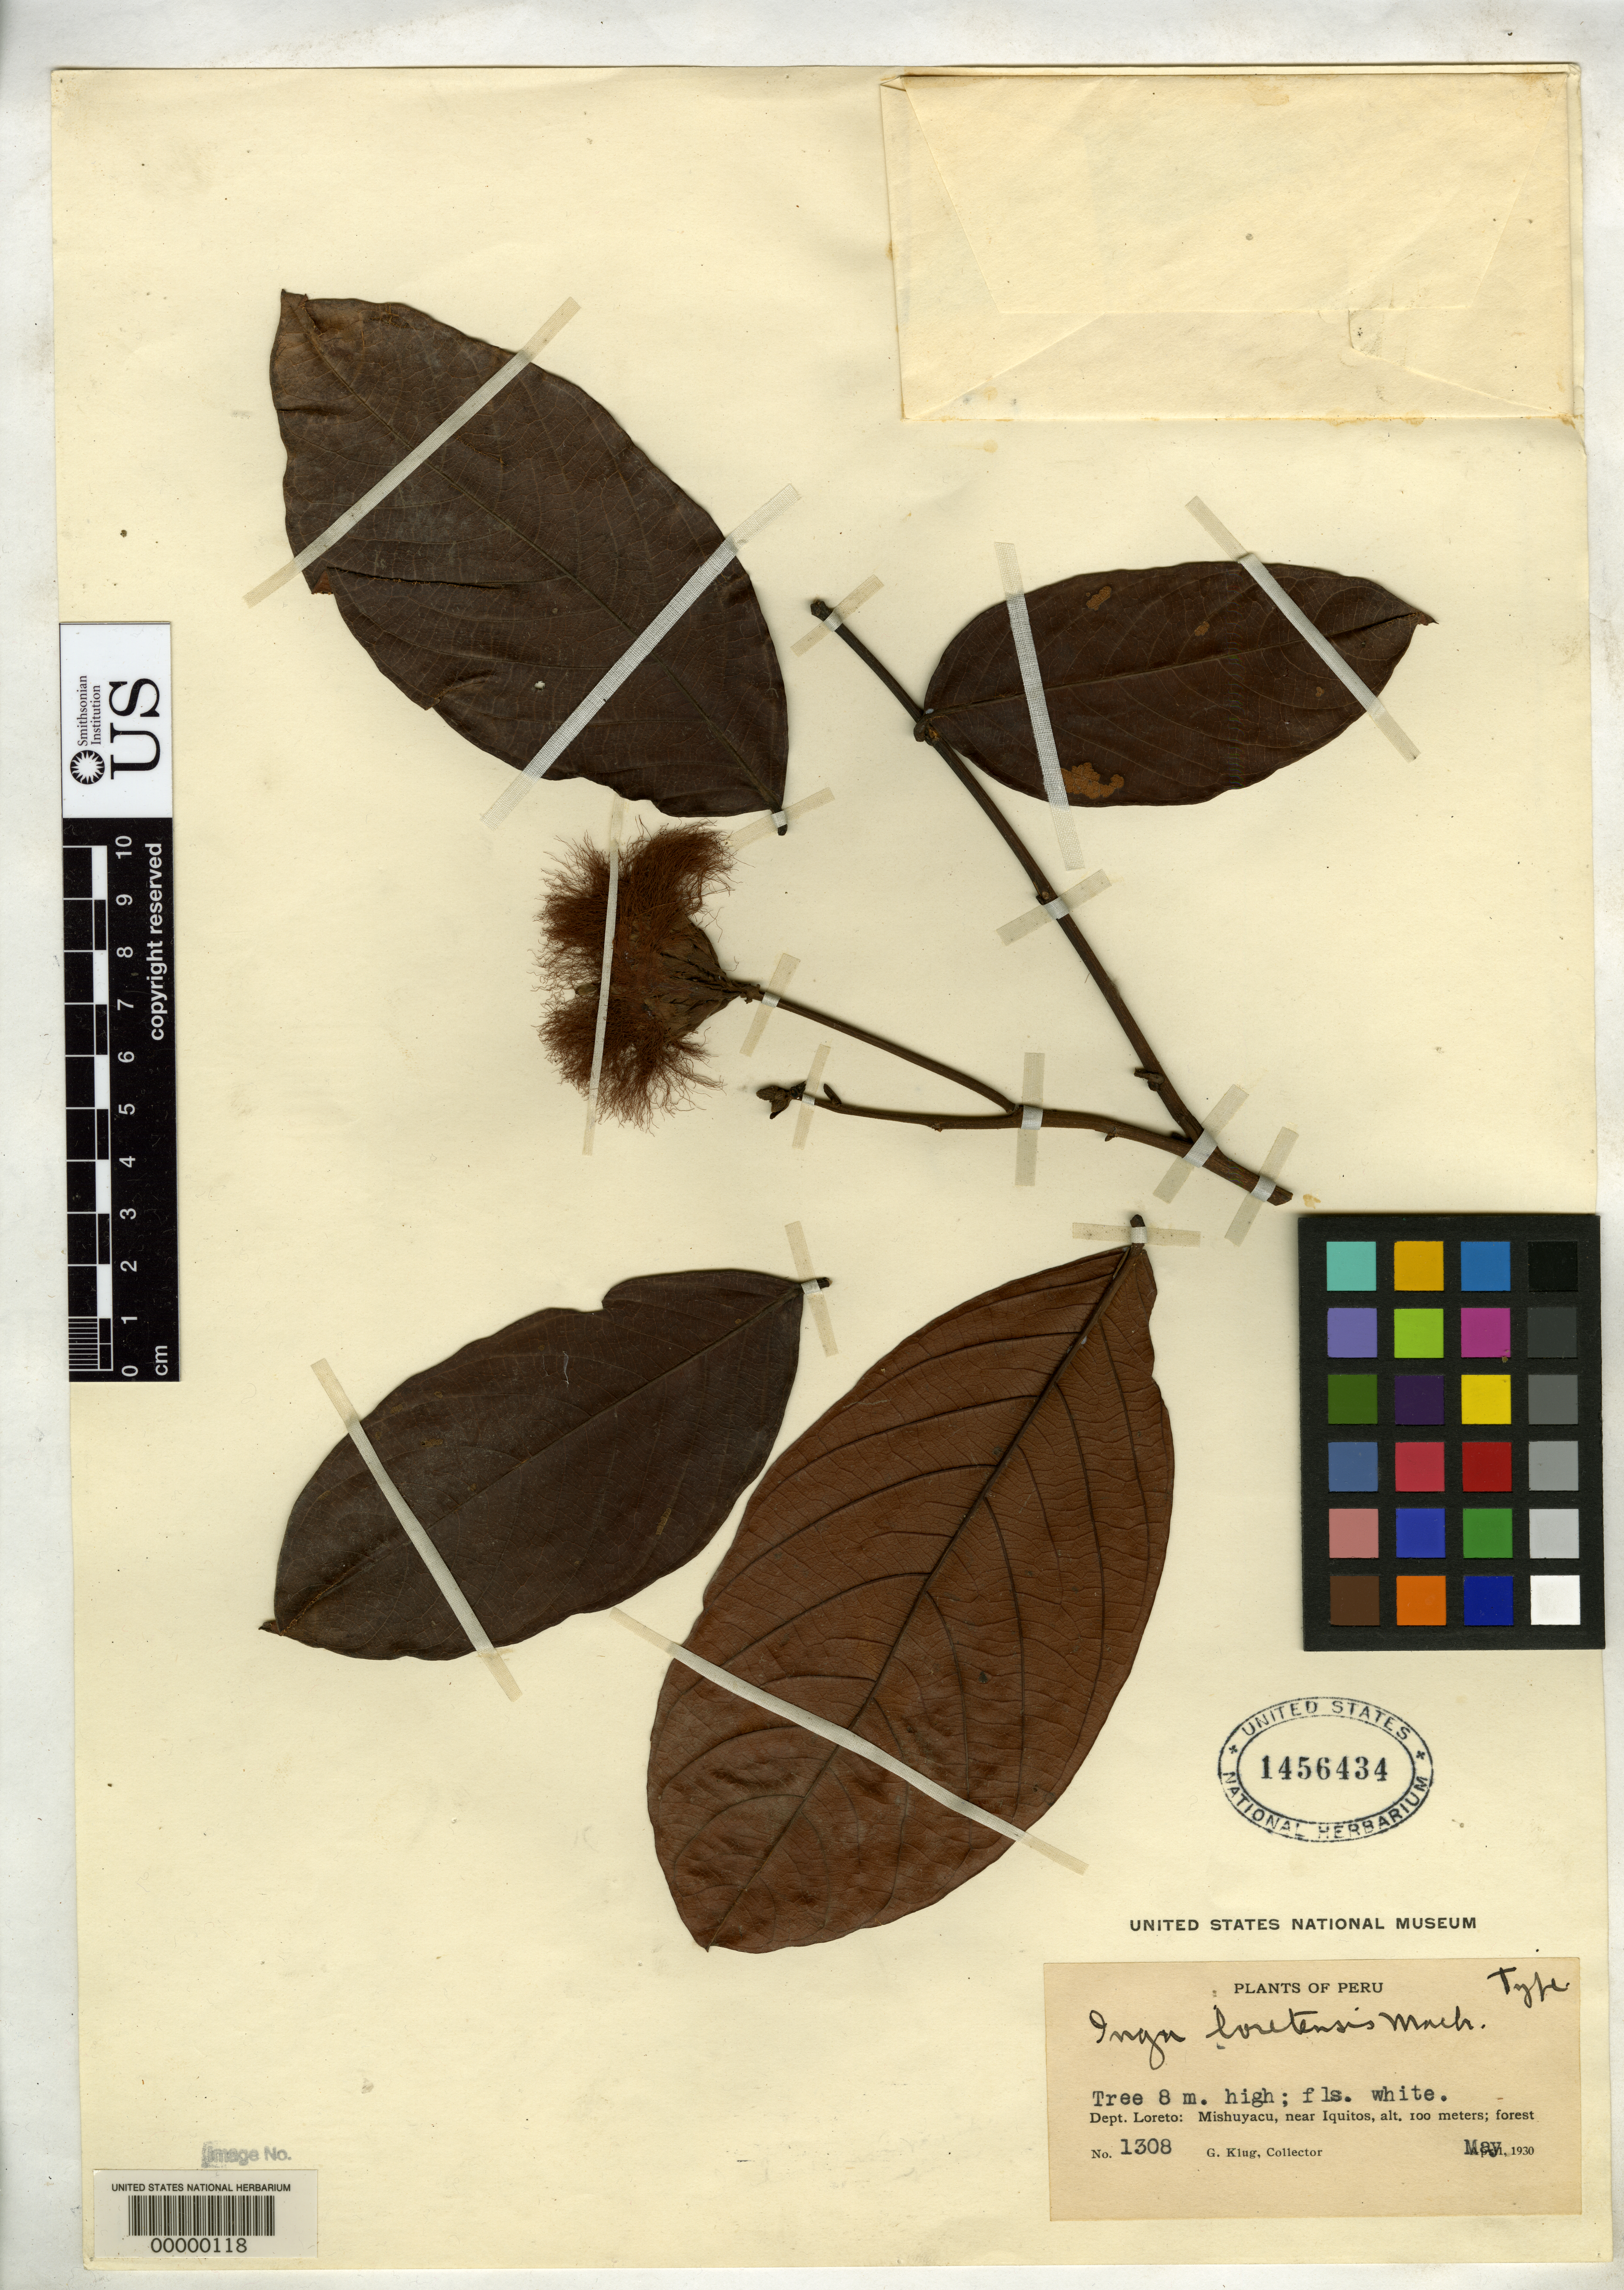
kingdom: Plantae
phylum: Tracheophyta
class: Magnoliopsida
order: Fabales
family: Fabaceae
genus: Inga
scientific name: Inga loretana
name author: J.F. Macbr.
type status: Holotype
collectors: G. Klug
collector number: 1308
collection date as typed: May 1930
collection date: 1930-05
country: Peru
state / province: Loreto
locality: Mishuyacu.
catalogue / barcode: US 1456434